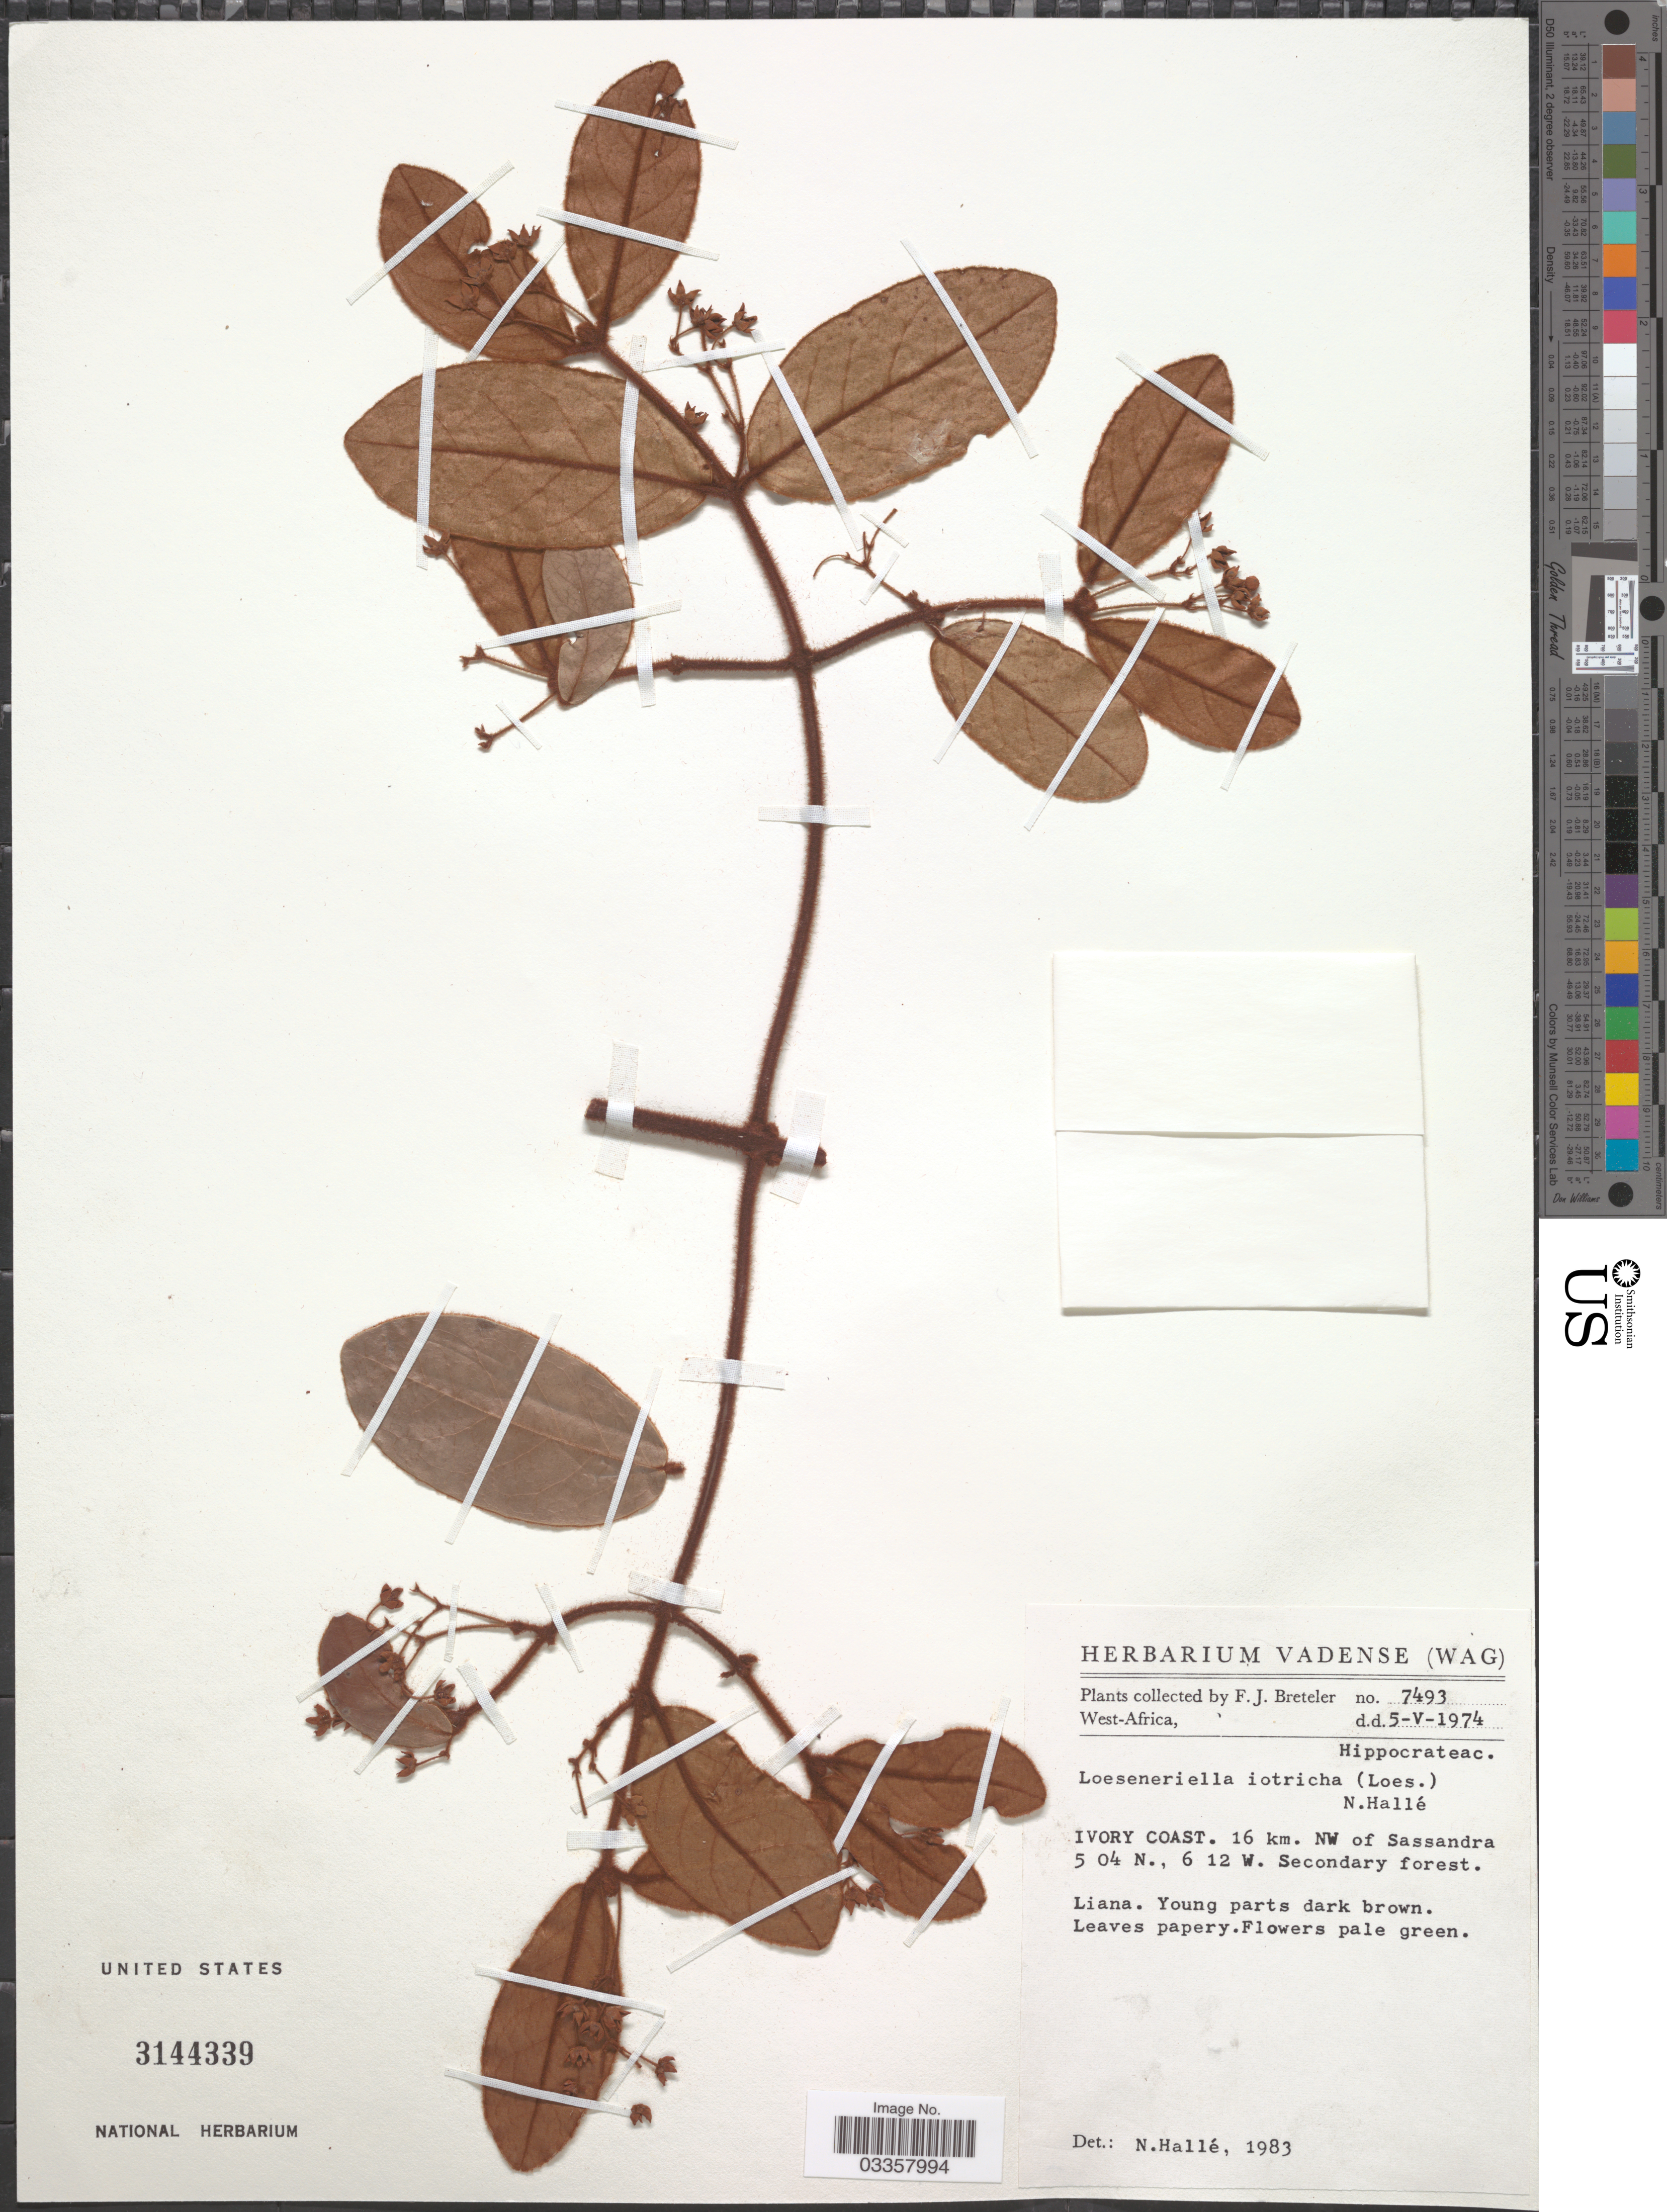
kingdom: Plantae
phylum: Tracheophyta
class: Magnoliopsida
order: Celastrales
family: Celastraceae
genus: Loeseneriella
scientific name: Loeseneriella iotricha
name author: N. Hallé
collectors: F. J. Breteler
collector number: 7493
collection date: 1974-05-05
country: Ivory Coast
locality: West-Africa. 16 km. NW of Sassandra.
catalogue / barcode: US 3144339